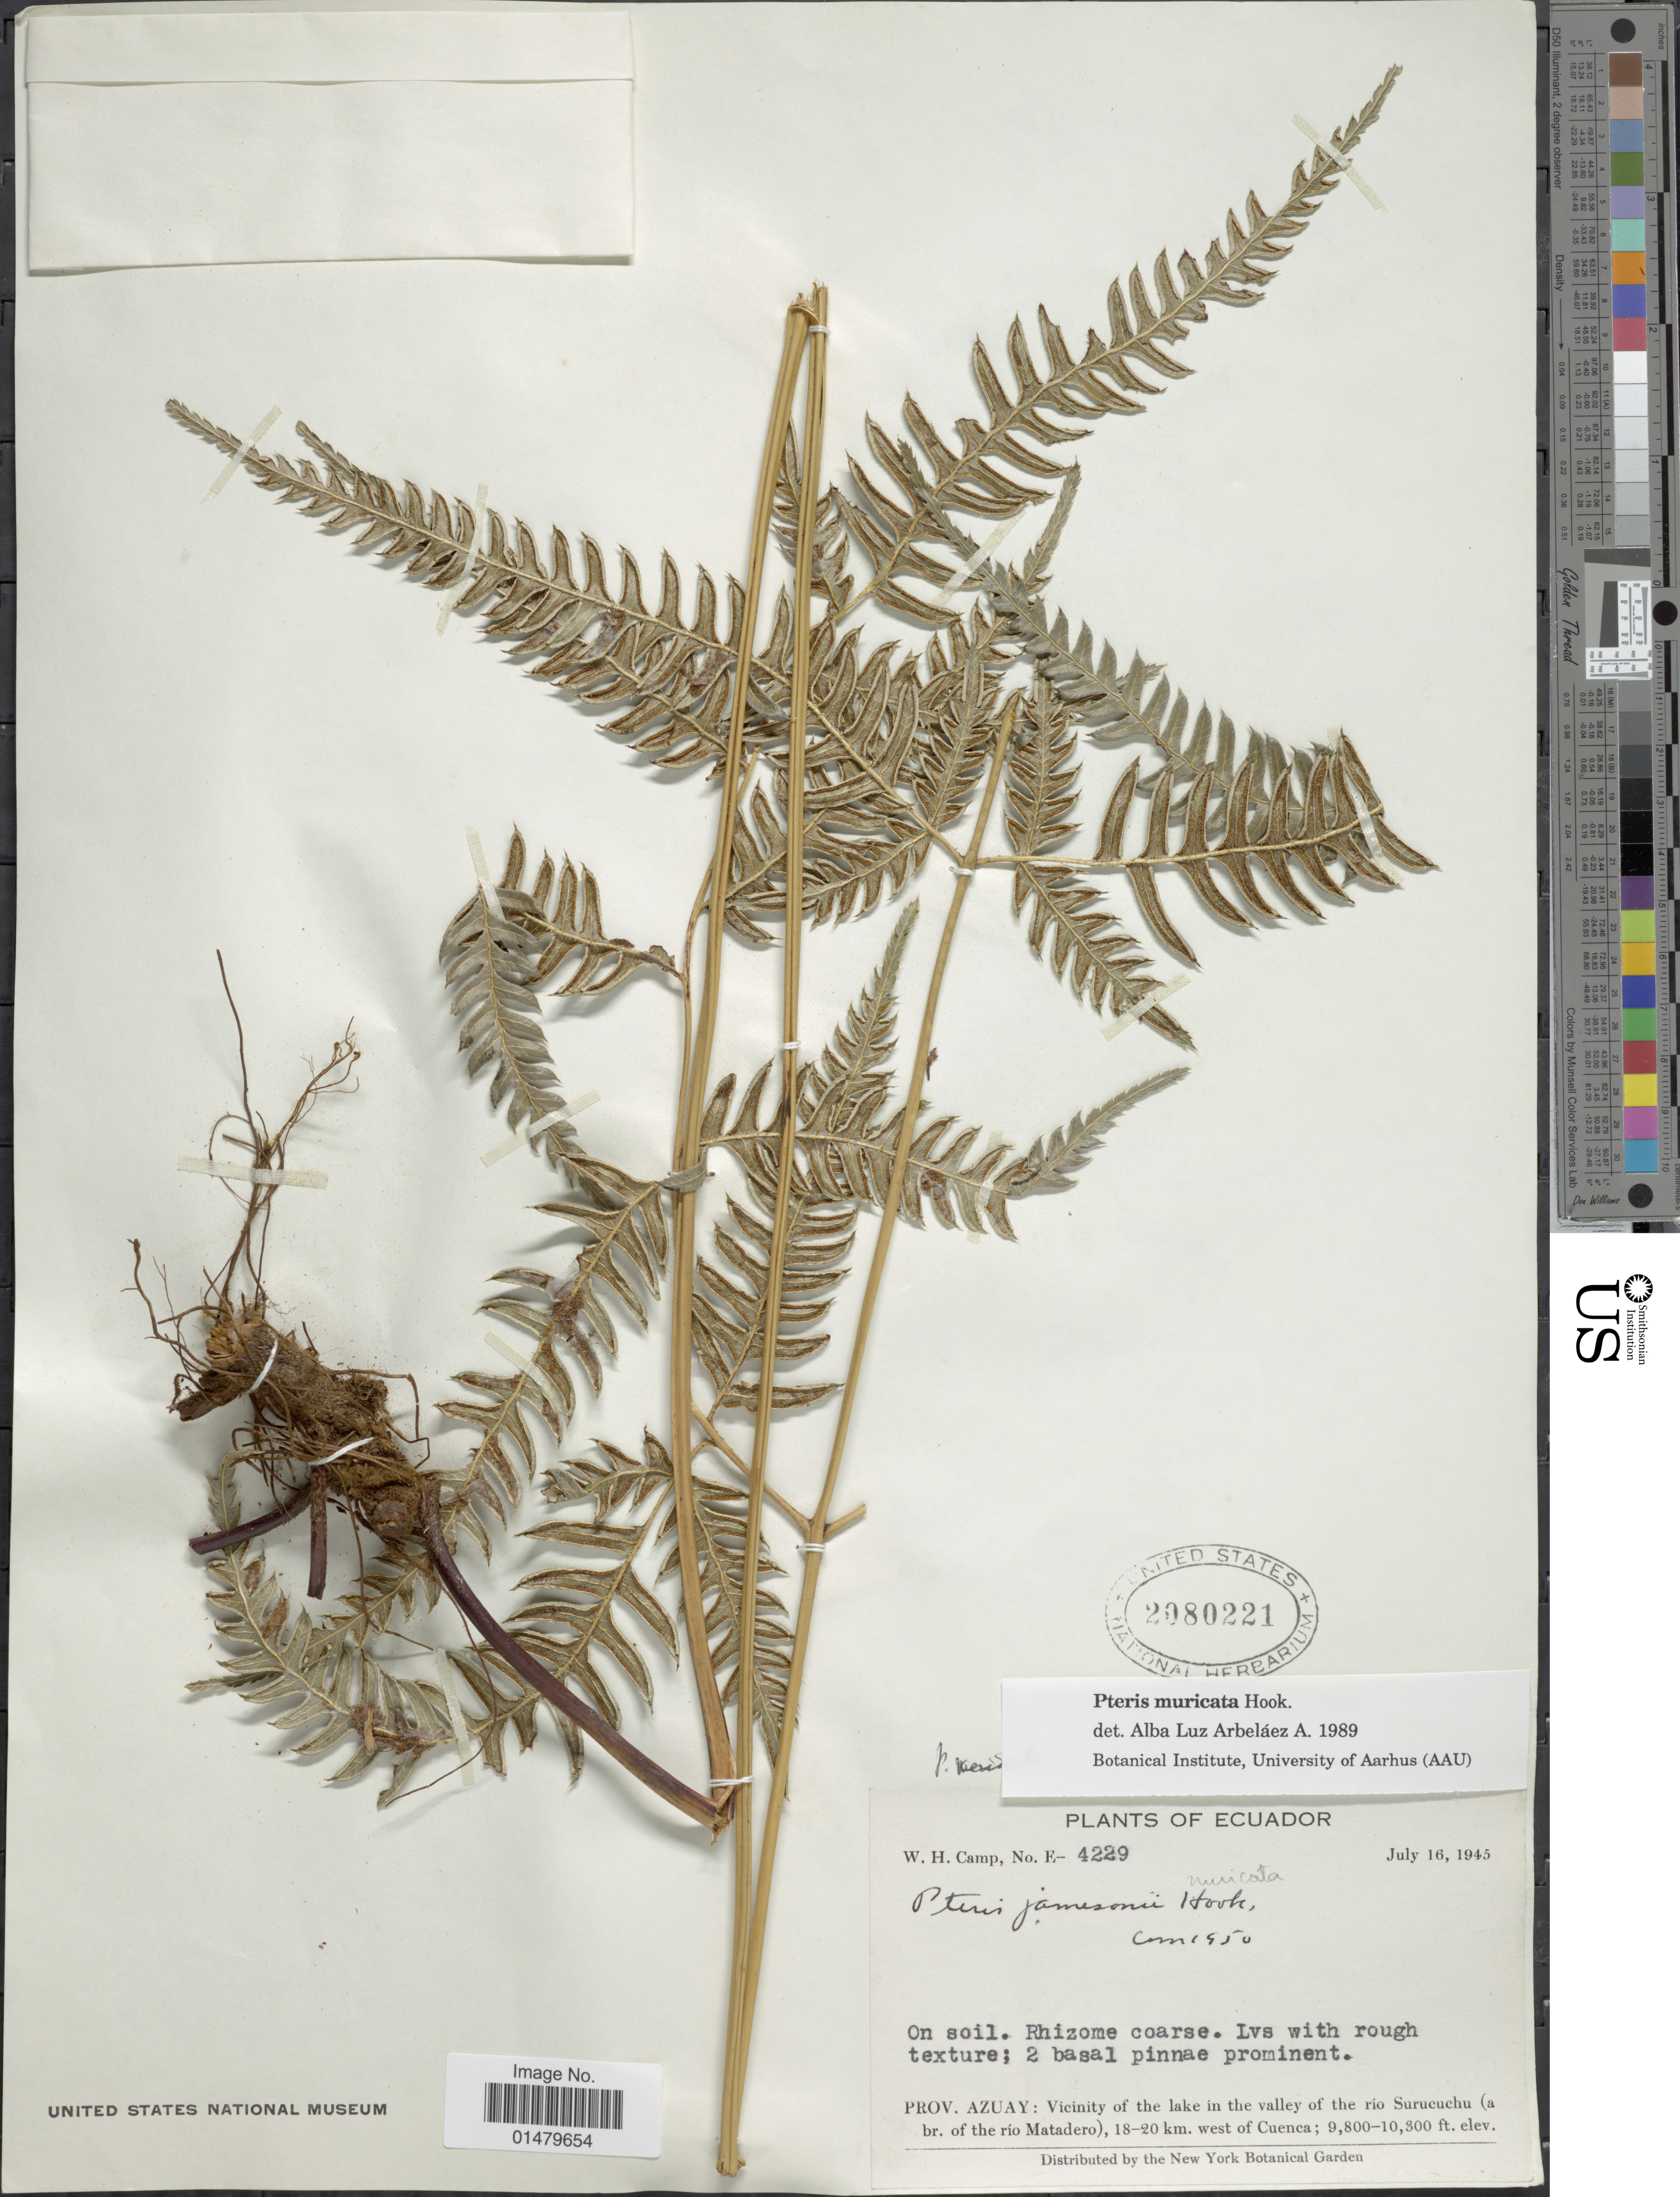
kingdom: Plantae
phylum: Tracheophyta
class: Polypodiopsida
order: Polypodiales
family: Pteridaceae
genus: Pteris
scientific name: Pteris muricata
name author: Rosenst.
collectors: W. H. Camp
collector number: E-4229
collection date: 1945-07-16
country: Ecuador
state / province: Azuay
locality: Prov. Azuay: Vicinity of the lake in the valley of the rio Surucucha (abr. of the rio Matadero), 18-20 km. west of Cuenca.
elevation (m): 2987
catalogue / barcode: US 2080221